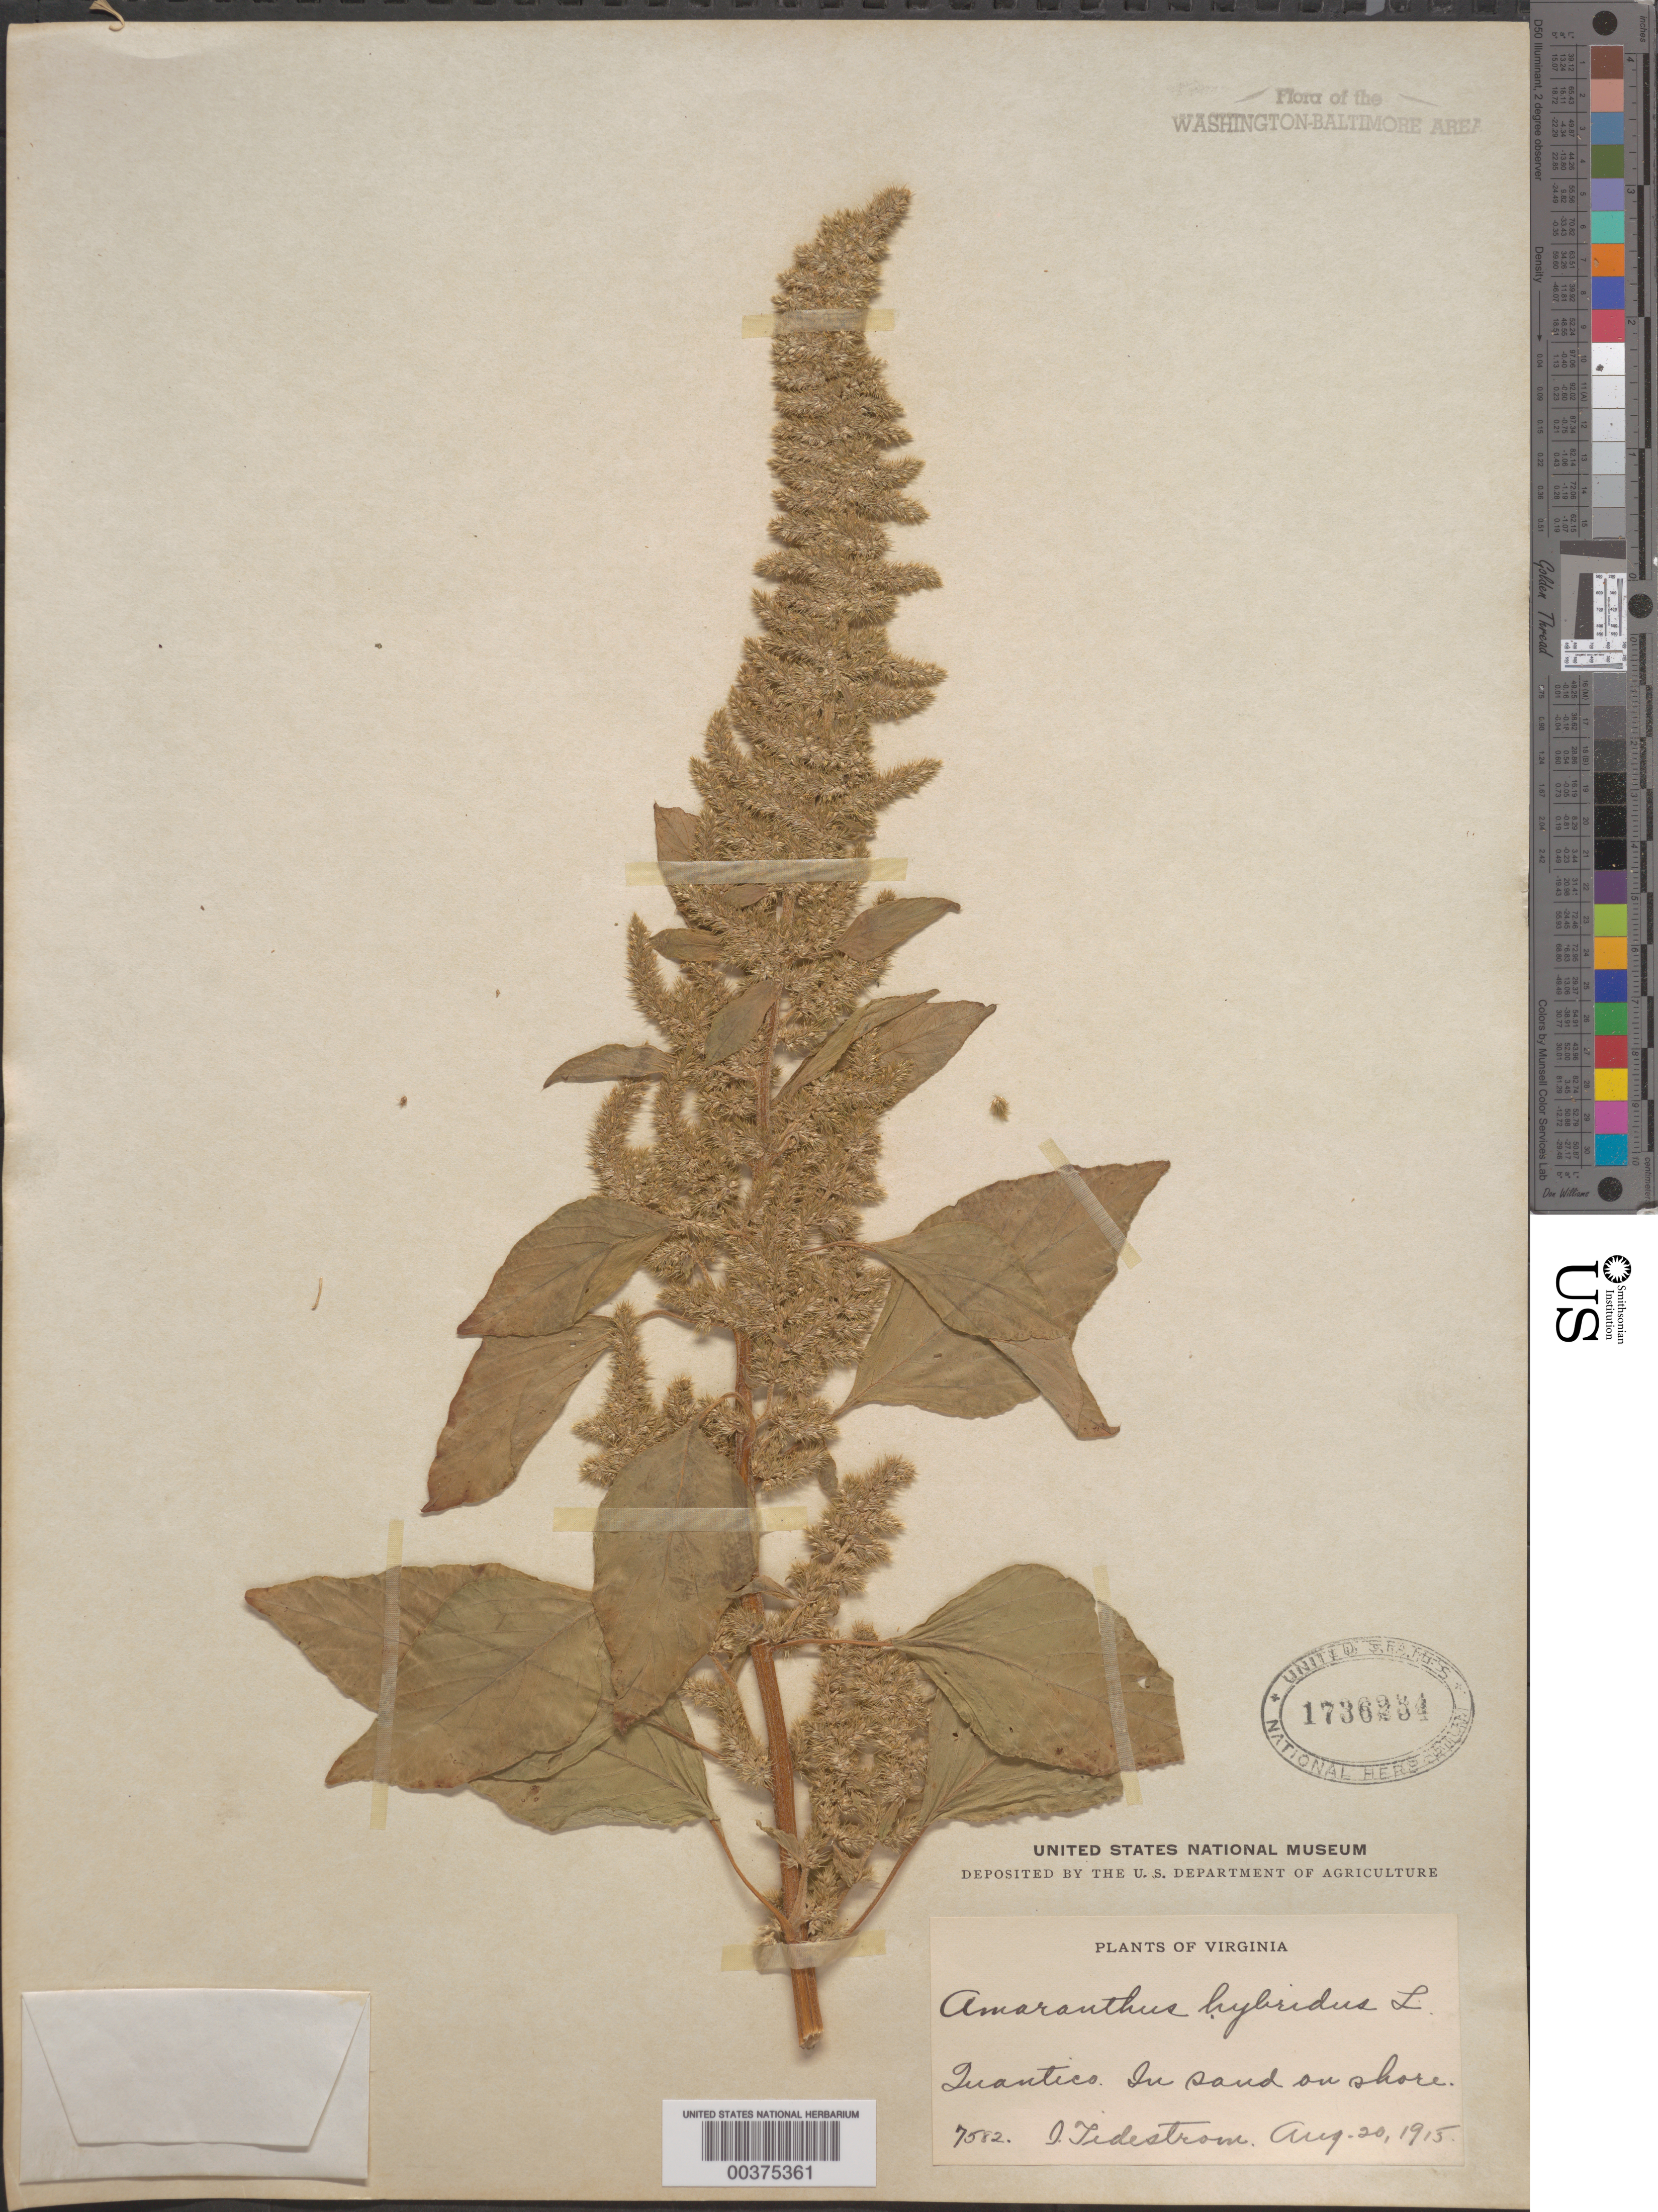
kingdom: Plantae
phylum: Tracheophyta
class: Magnoliopsida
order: Caryophyllales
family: Amaranthaceae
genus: Amaranthus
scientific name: Amaranthus hybridus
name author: L.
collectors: I. F. Tidestrom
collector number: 7582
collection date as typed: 20 Aug 1915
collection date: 1915-08-20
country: United States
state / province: Virginia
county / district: Prince William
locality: Quantico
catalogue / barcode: US 1736234